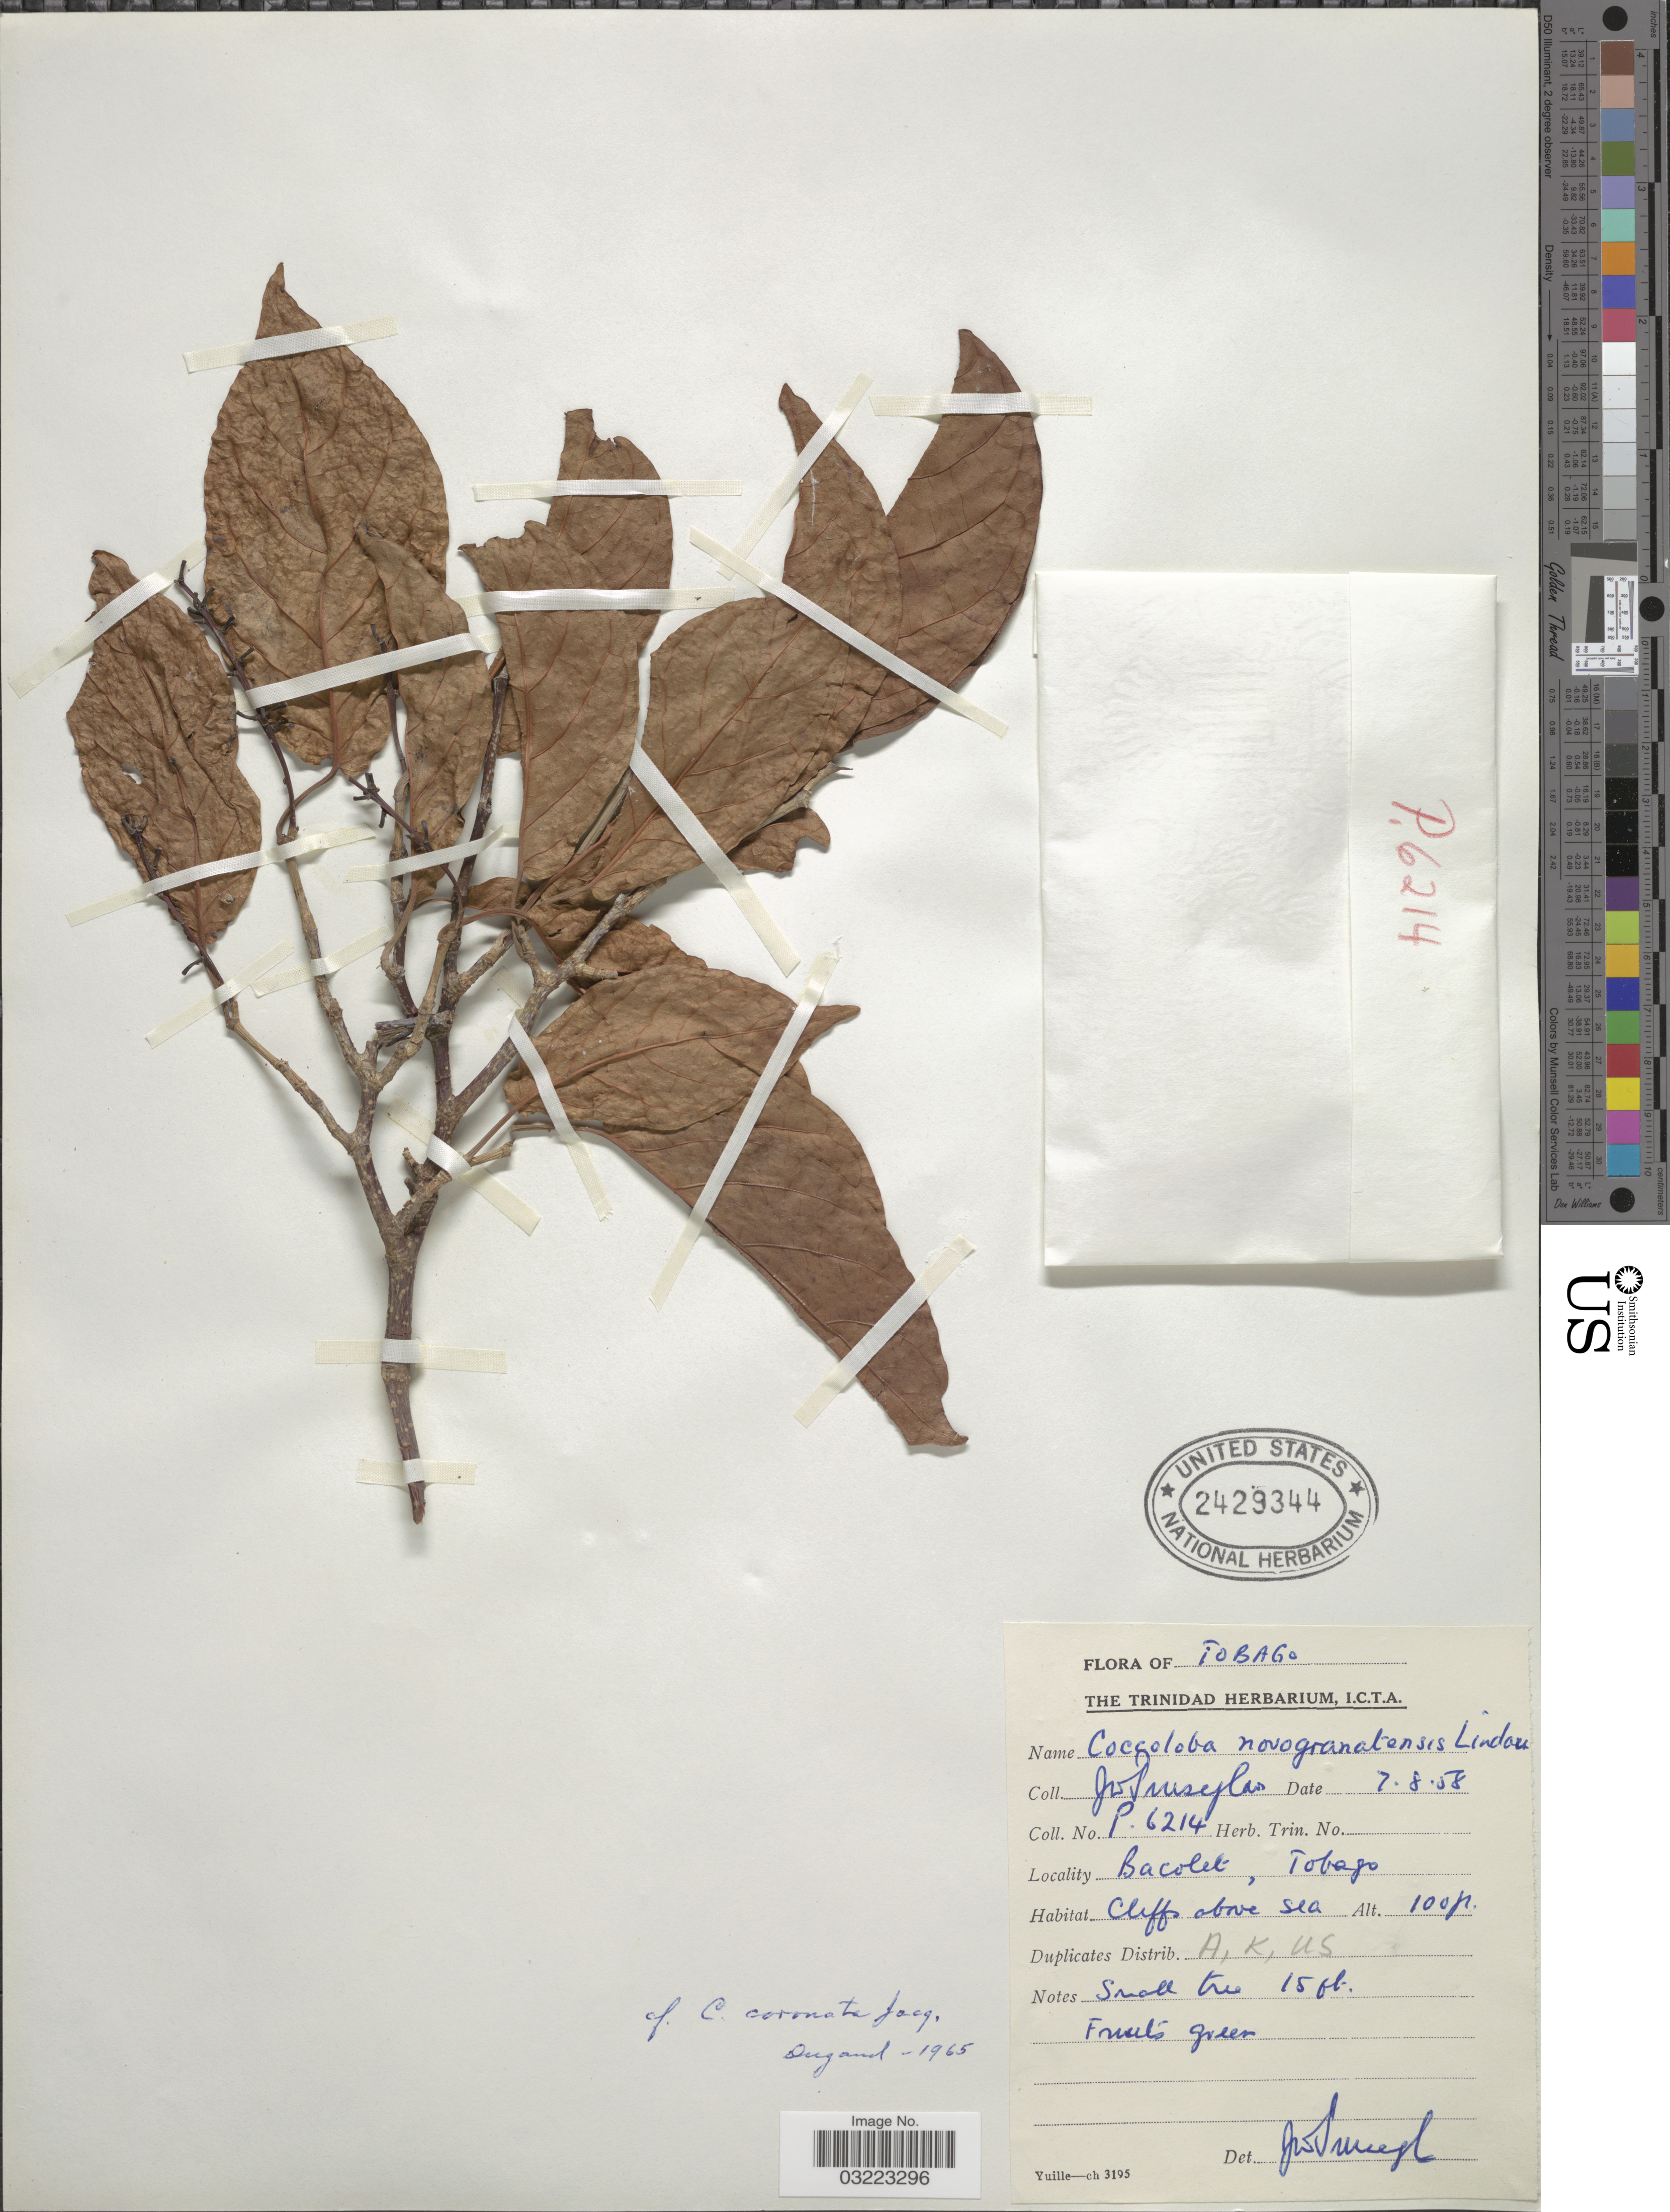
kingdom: Plantae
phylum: Tracheophyta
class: Magnoliopsida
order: Caryophyllales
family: Polygonaceae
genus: Coccoloba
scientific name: Coccoloba coronata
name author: Jacq.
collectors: J. Purseglove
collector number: P6214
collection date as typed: Transcribed d/m/y: 7/8/58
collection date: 1958-07-08 or 1958-08-07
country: Trinidad and Tobago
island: Tobago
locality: Tobago. Bacolet.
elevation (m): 30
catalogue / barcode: US 2429344